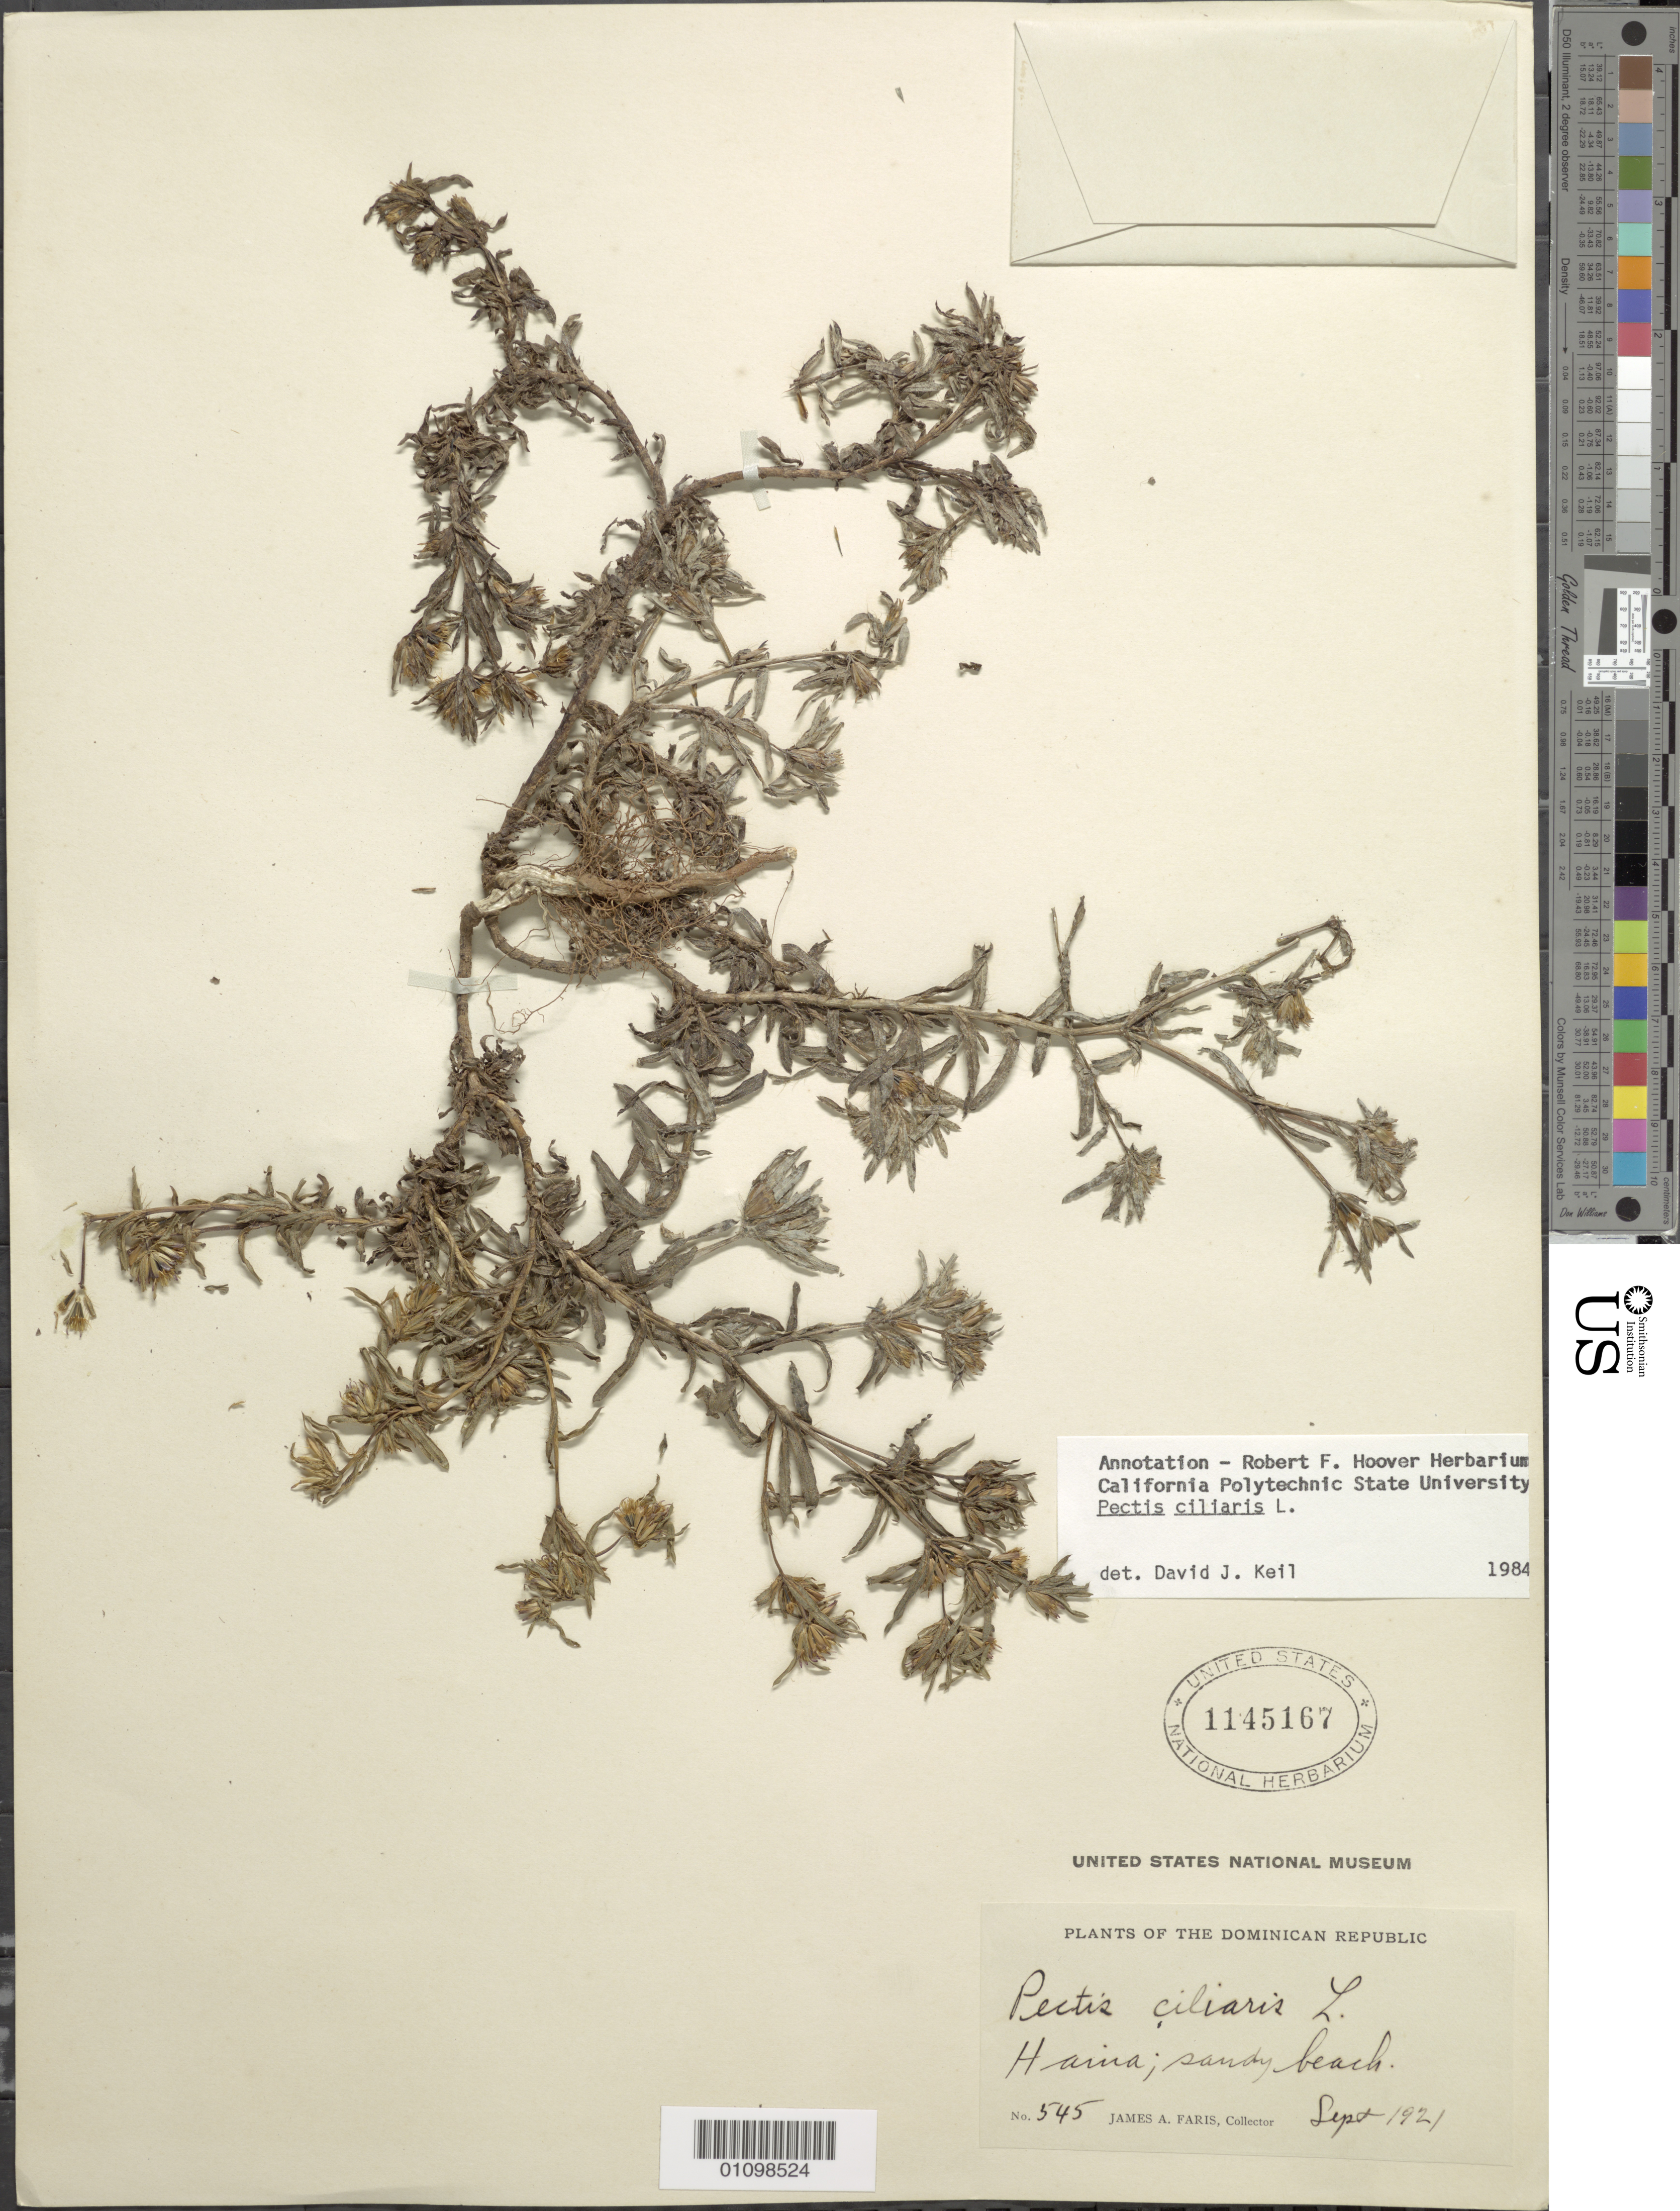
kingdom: Plantae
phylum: Tracheophyta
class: Magnoliopsida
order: Asterales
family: Asteraceae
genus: Pectis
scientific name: Pectis ciliaris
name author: L.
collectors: J. Faris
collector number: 545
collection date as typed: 01 Sep 1921 to 30 Sep 1921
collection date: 1921-09-01/1921-09-30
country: Dominican Republic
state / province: San Cristóbal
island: Hispaniola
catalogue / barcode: US 1145167